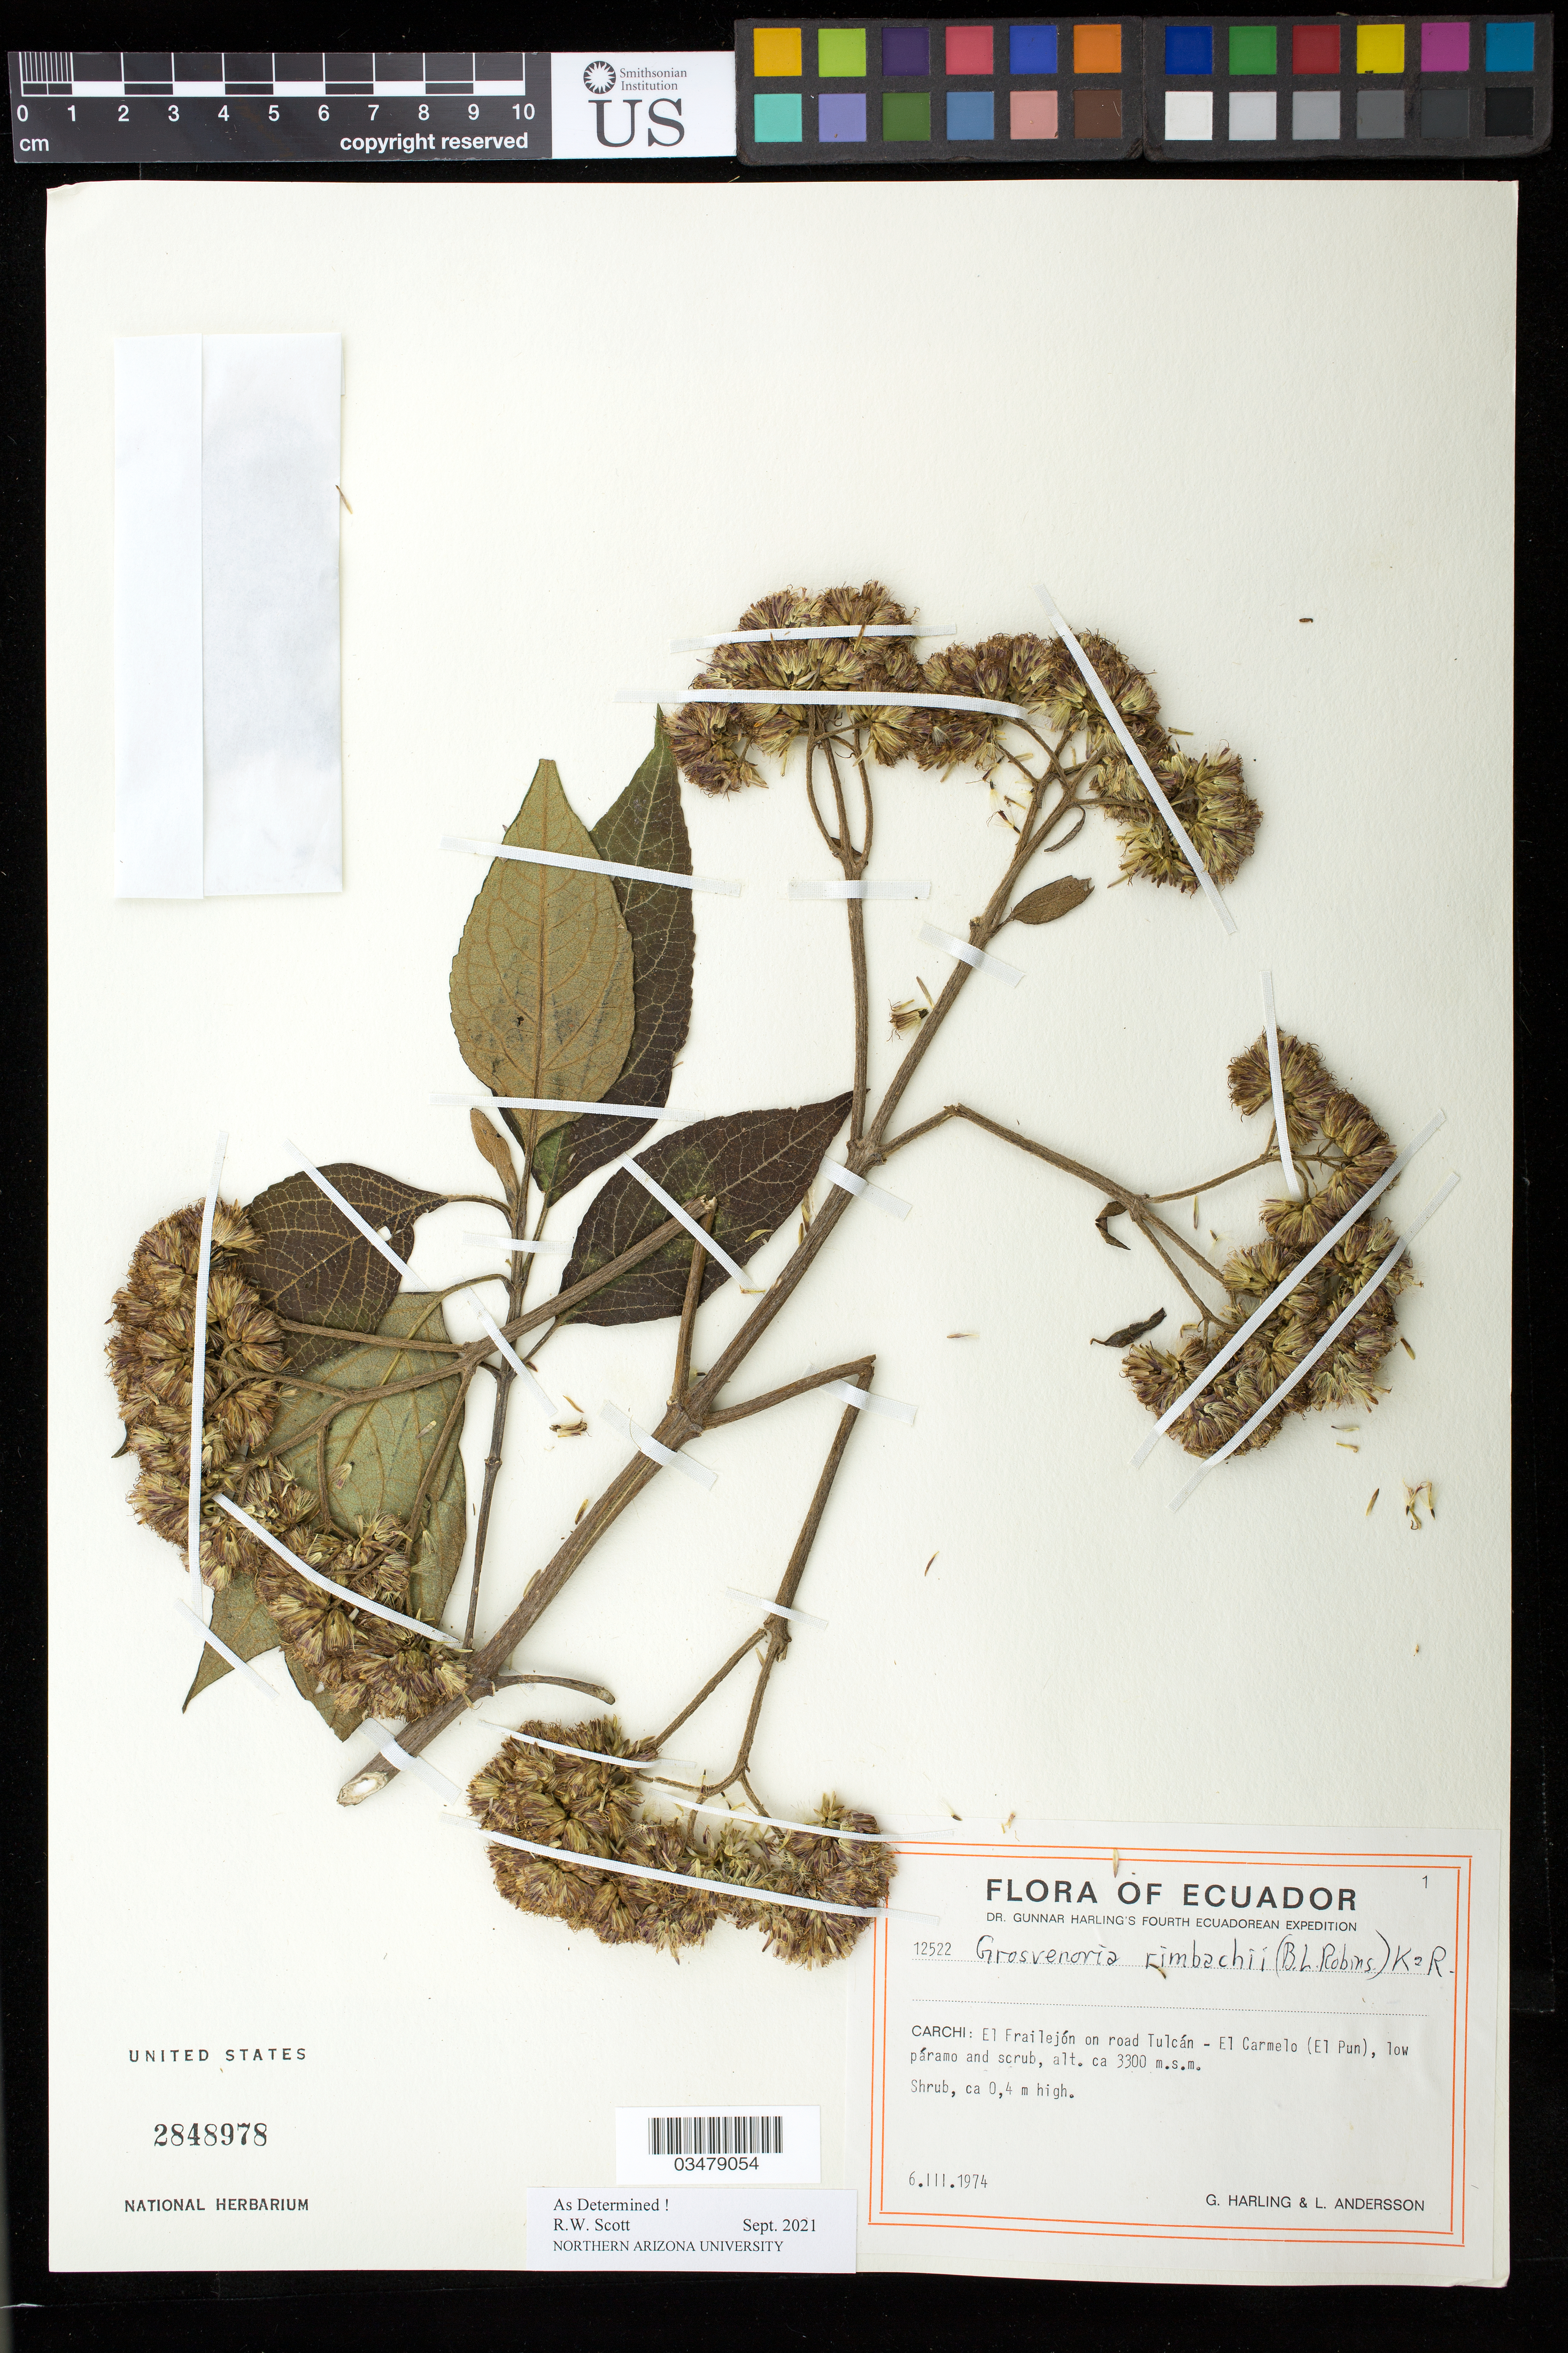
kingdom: Plantae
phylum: Tracheophyta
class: Magnoliopsida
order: Asterales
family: Asteraceae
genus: Grosvenoria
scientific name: Grosvenoria rimbachii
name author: (B.L. Rob.) R.M. King & H. Rob.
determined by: Scott, R. W.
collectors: G. Harling & L. Andersson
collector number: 12522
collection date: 1974-03-06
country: Ecuador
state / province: Carchi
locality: El Frailejón on road Tulcan - El Carmelo (El Pun), low páramo and scrub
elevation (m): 3300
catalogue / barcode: US 2848978